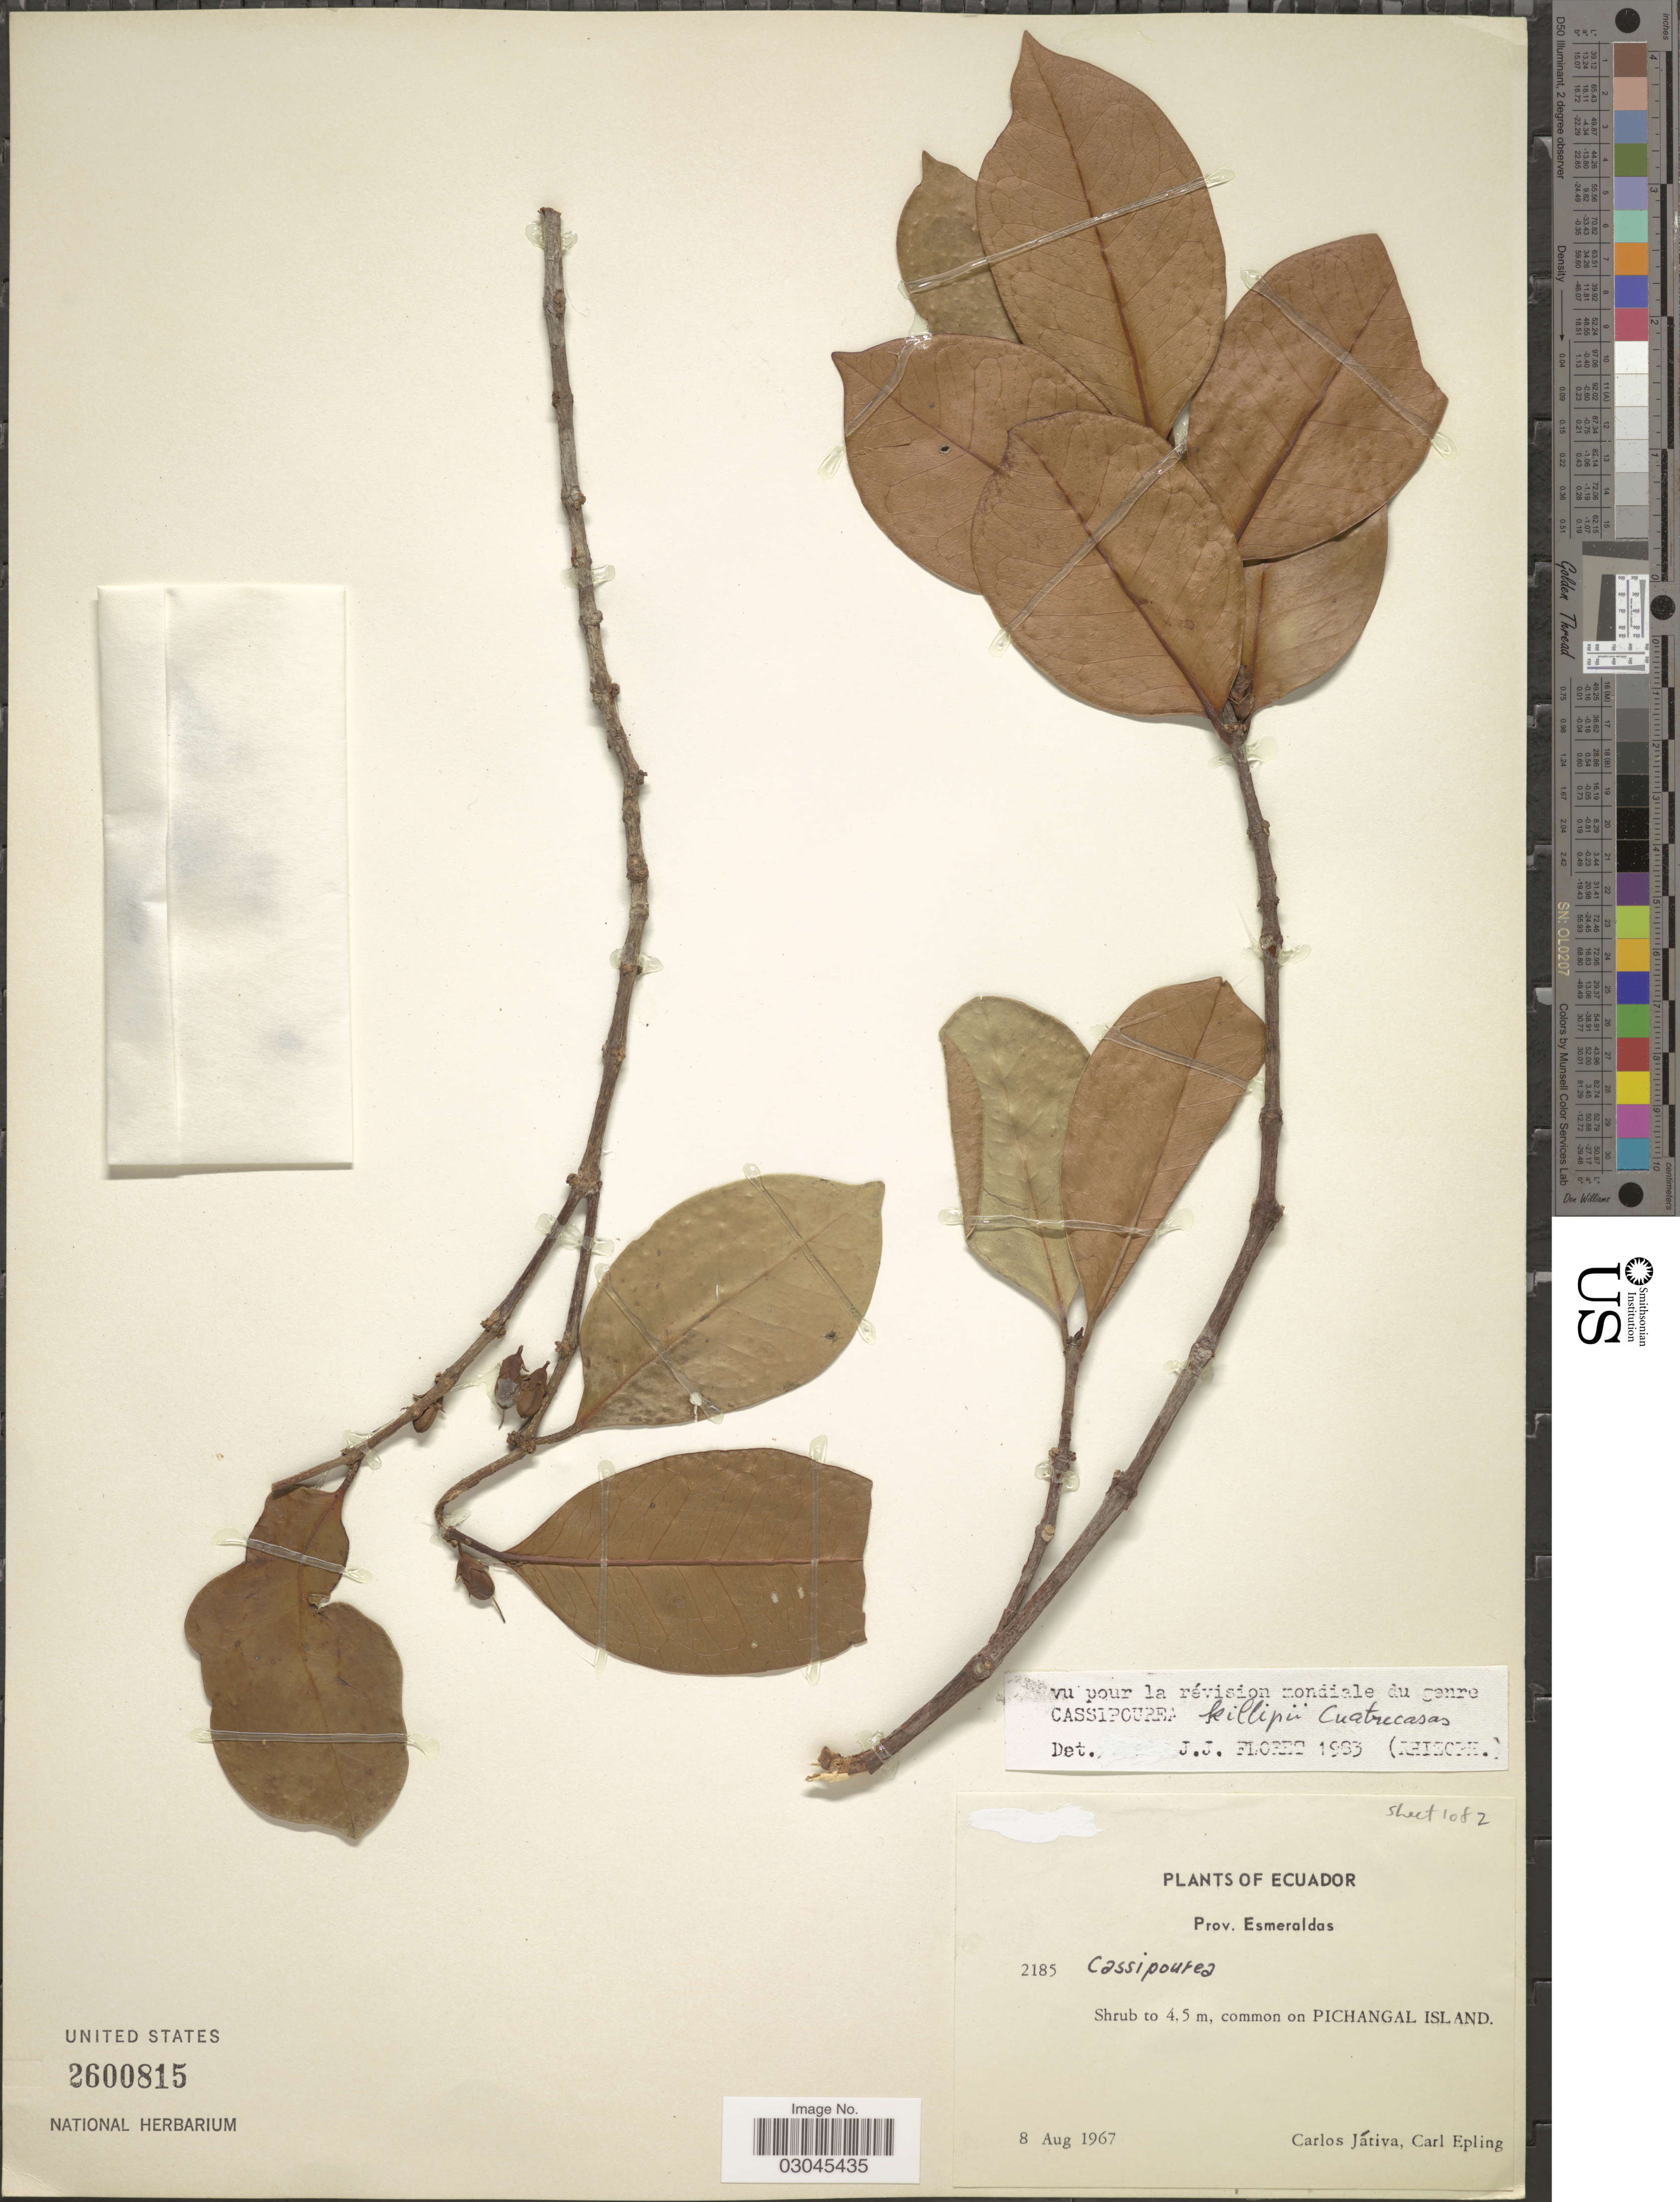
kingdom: Plantae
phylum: Tracheophyta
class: Magnoliopsida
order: Malpighiales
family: Rhizophoraceae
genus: Cassipourea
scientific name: Cassipourea killipii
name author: Cuatrec.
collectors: C. D. Játiva & C. C. Epling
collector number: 2185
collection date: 1967-08-08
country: Ecuador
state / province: Esmeraldas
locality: Prov. Esmeraldas. Common on Pichangal Island.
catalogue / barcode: US 2600815